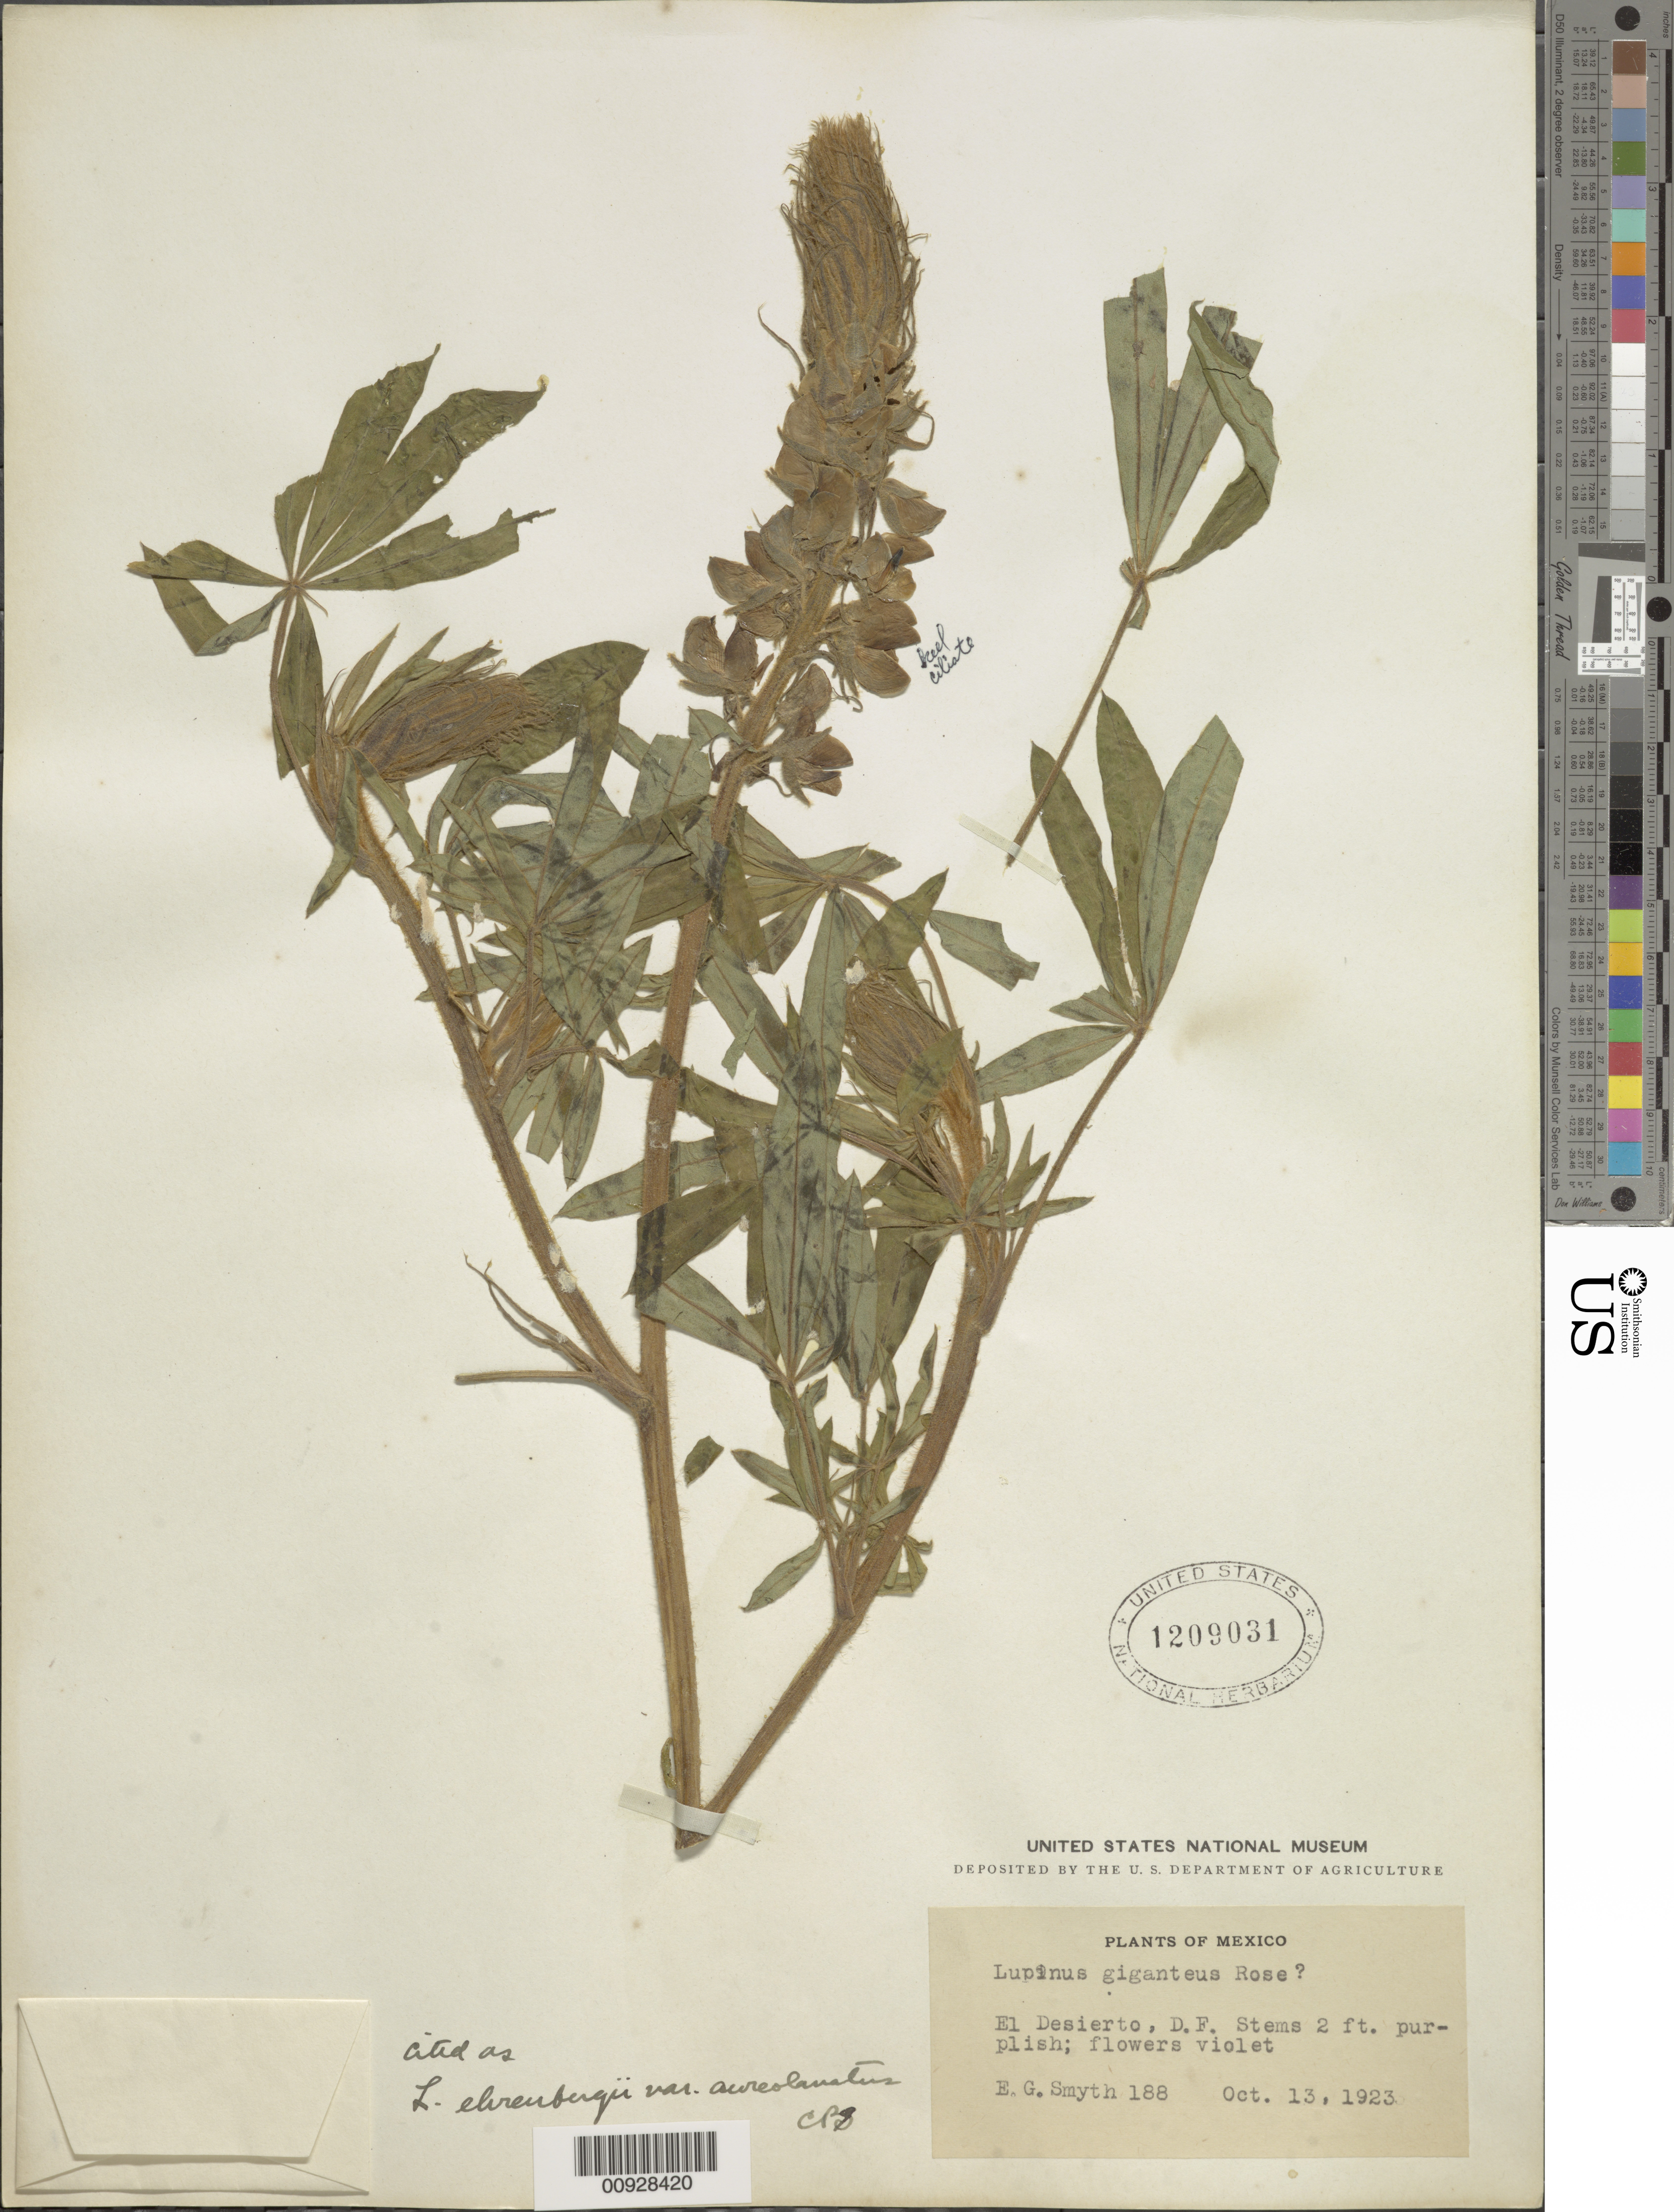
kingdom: Plantae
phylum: Tracheophyta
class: Magnoliopsida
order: Fabales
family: Fabaceae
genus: Lupinus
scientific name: Lupinus giganteus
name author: Rose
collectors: E. Smyth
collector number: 188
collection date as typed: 13 Oct 1923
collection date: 1923-10-13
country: Mexico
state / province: Distrito Federal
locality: El Desierto, D.F.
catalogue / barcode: US 1209031